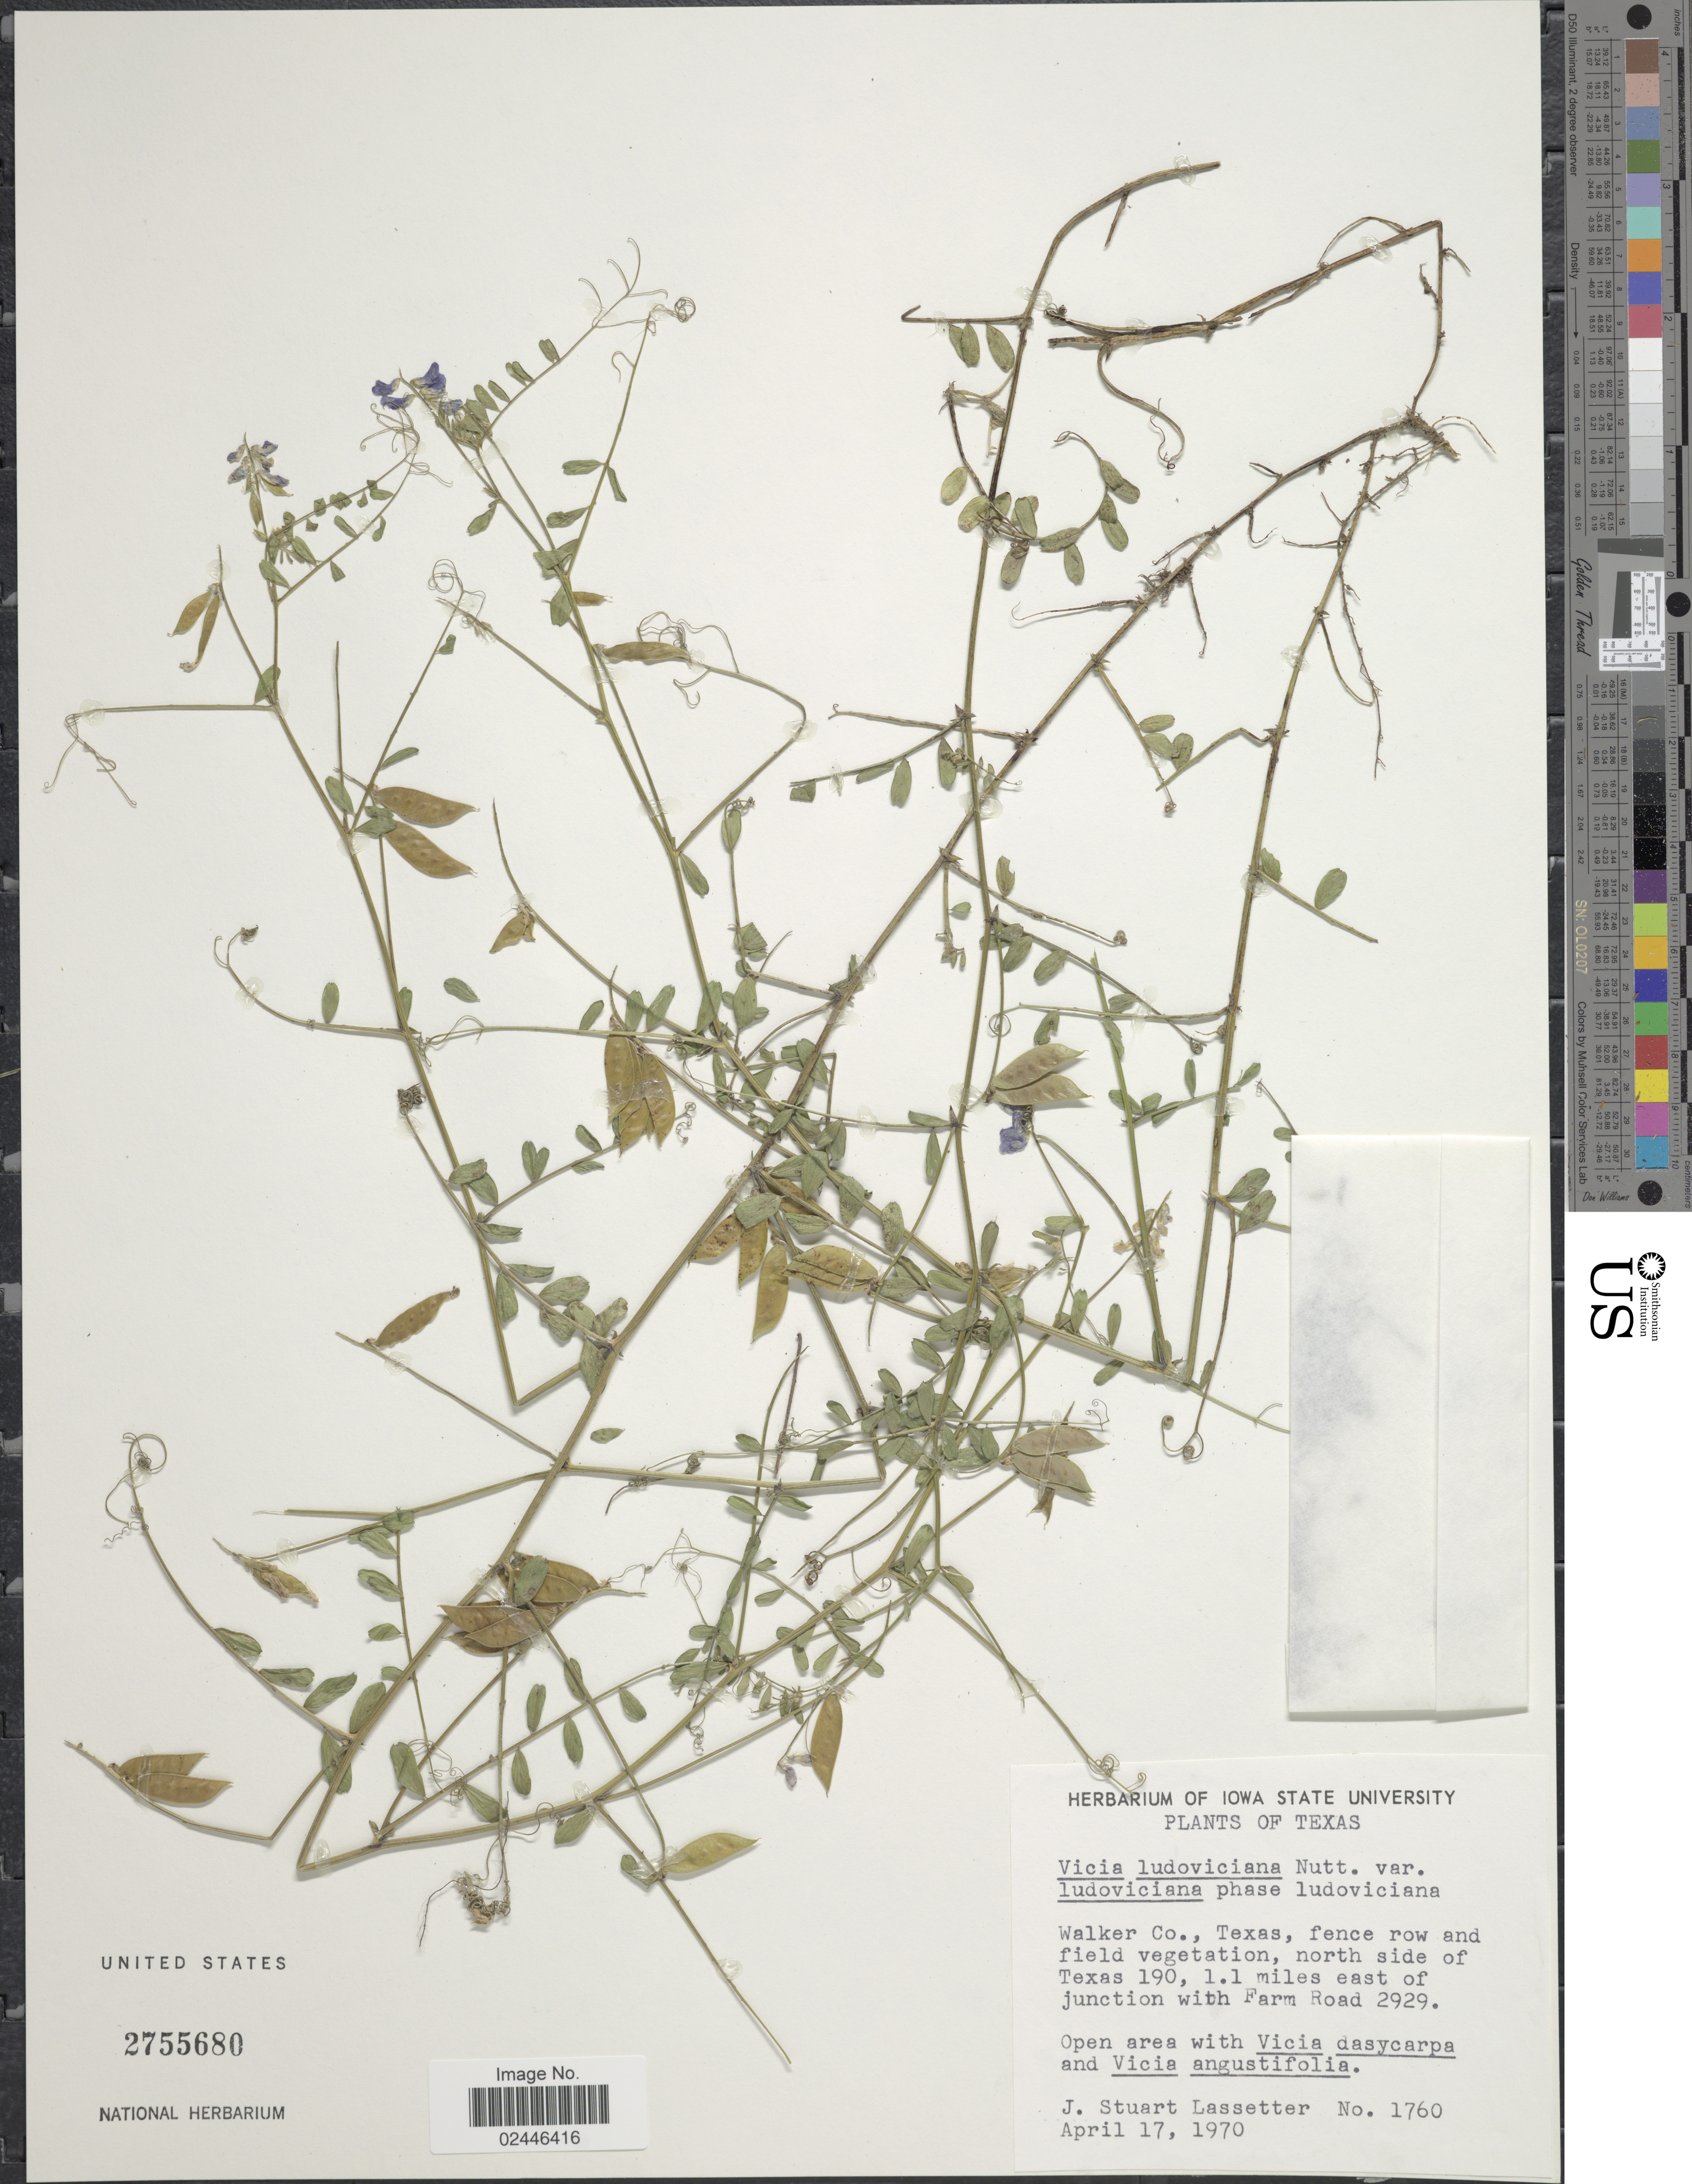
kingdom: Plantae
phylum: Tracheophyta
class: Magnoliopsida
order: Fabales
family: Fabaceae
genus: Vicia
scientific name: Vicia ludoviciana var. ludoviciana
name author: Nutt. ex Torr. & A. Gray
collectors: J. Lassetter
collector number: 1760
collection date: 1970-04-17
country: United States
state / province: Texas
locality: Walker Co., north side of Texas 190, 1.1 miles east of junction with Farm Road 2929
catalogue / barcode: US 2755680